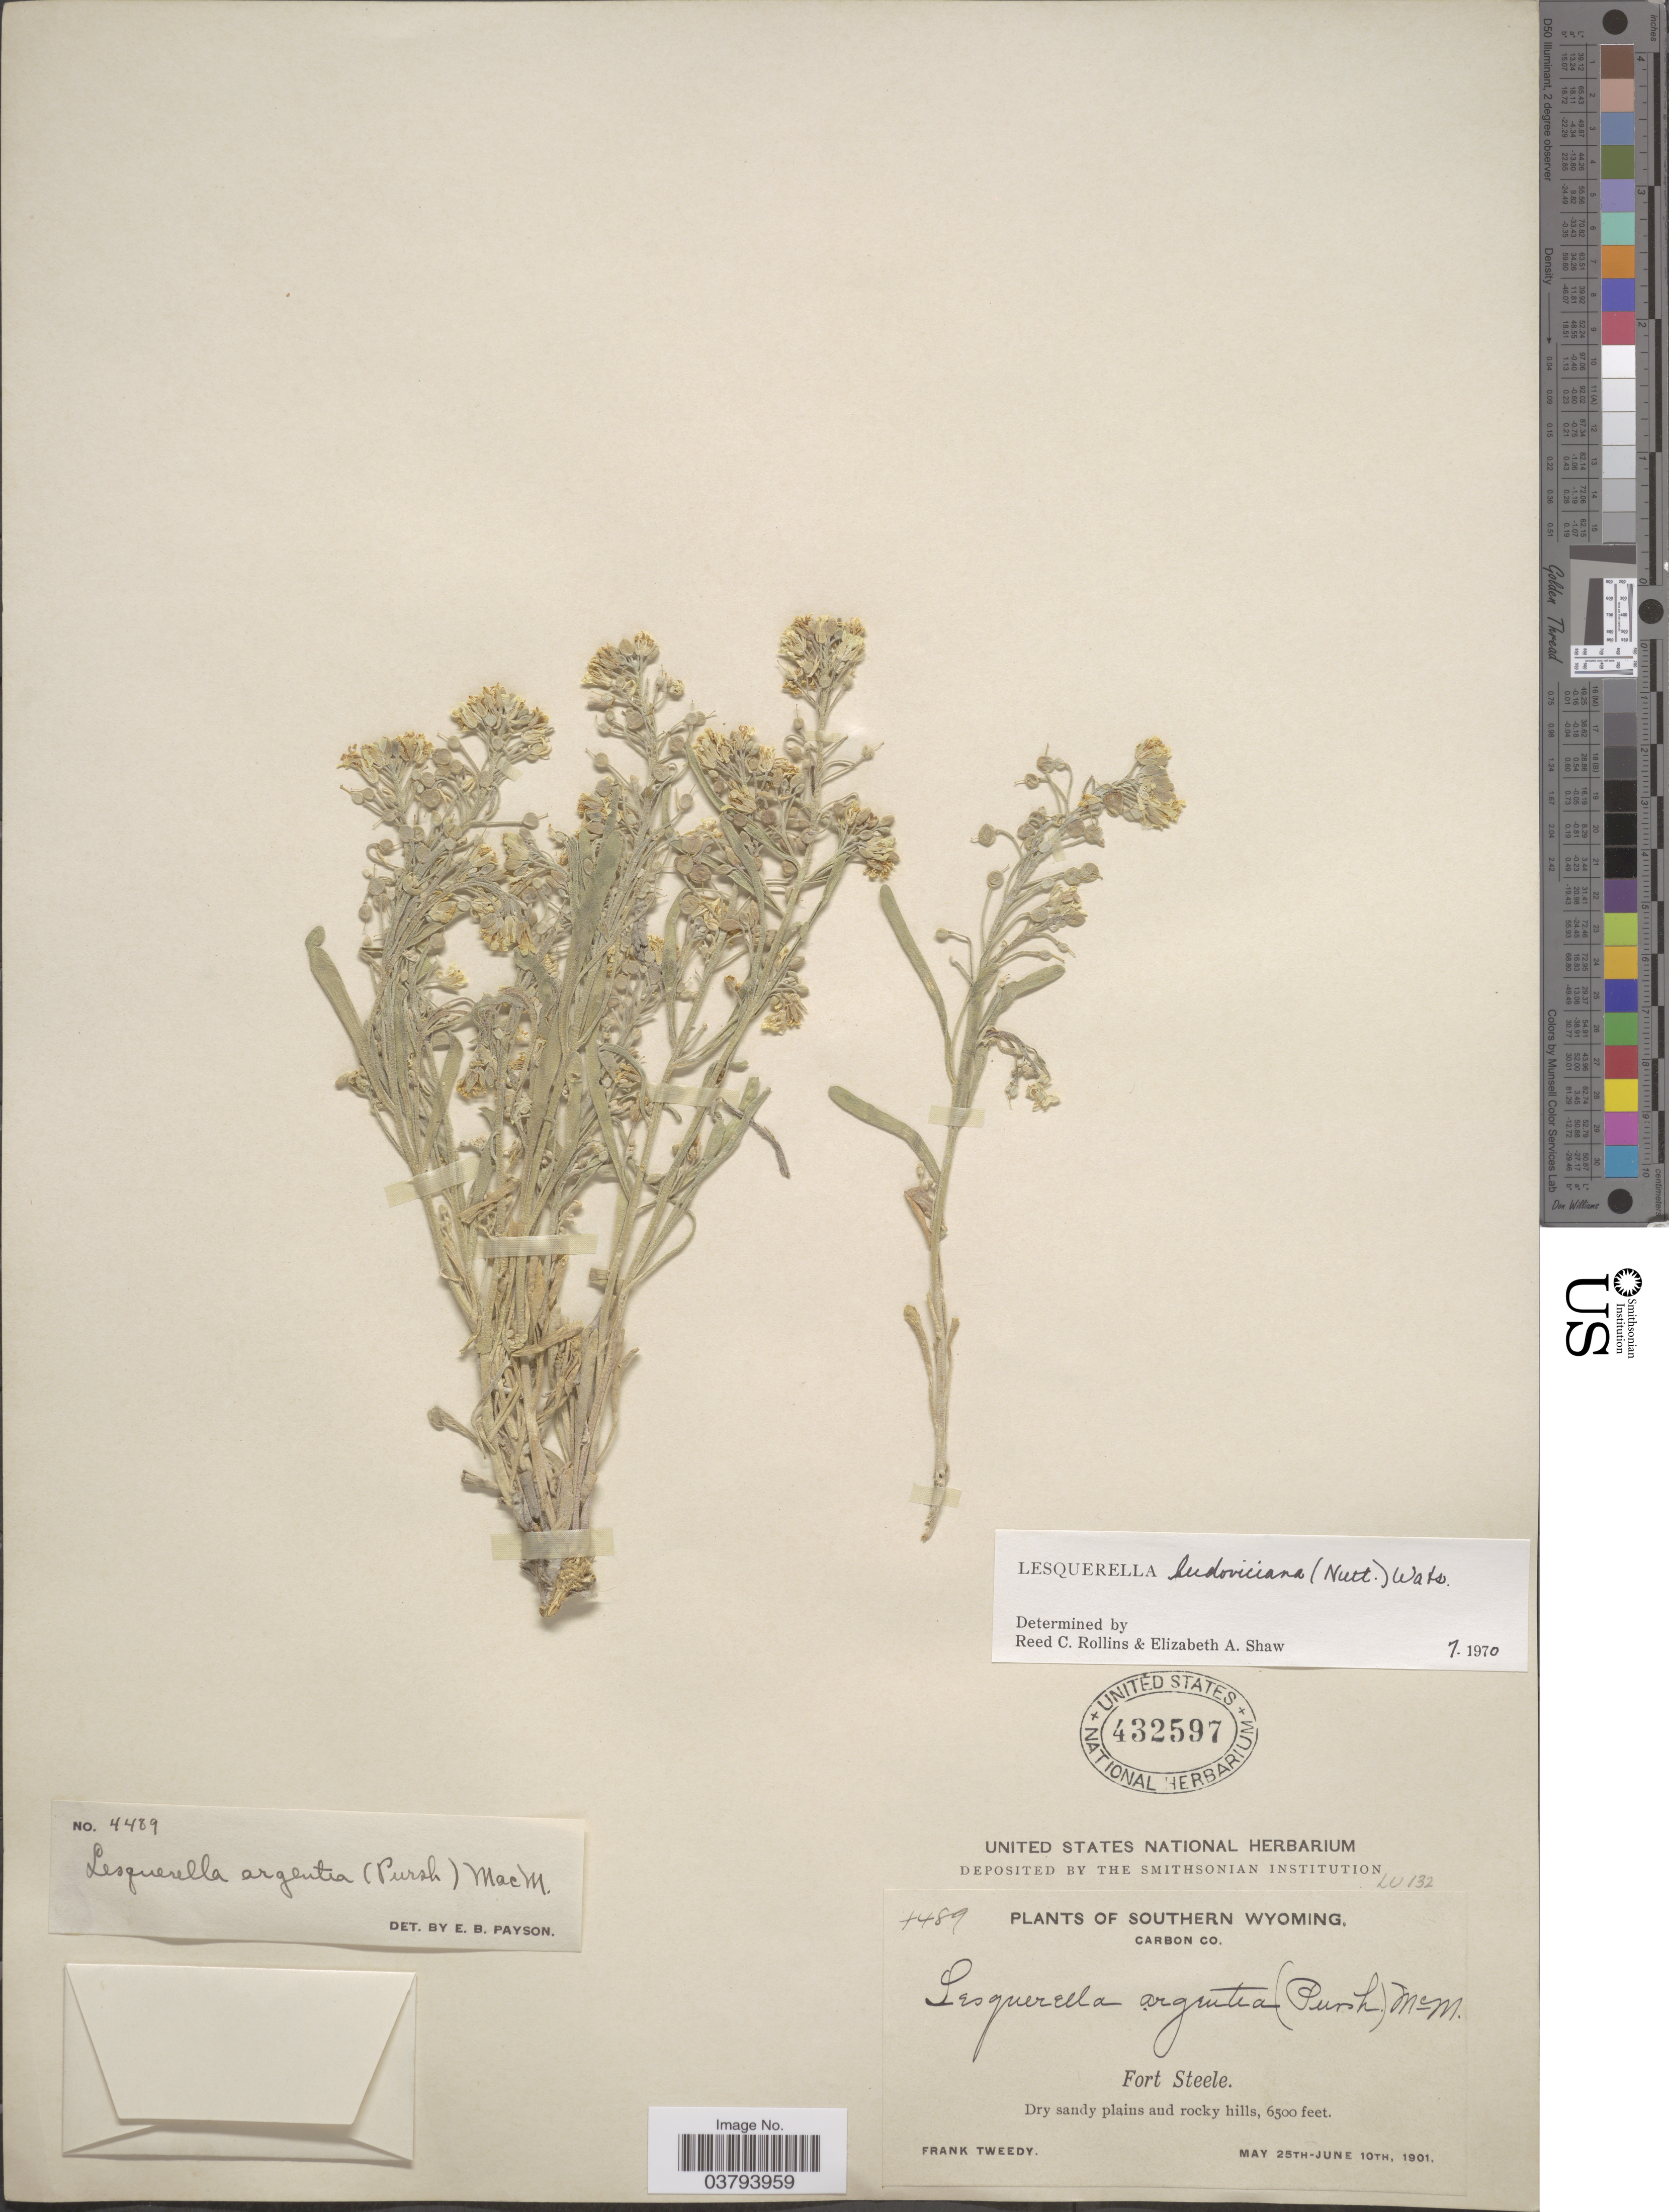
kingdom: Plantae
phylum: Tracheophyta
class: Magnoliopsida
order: Brassicales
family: Brassicaceae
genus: Lesquerella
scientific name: Lesquerella ludoviciana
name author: (Nutt.) S. Watson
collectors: F. Tweedy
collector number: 4489*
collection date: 1901-05-25/1901-06-10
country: United States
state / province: Wyoming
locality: Southern Wyoming; Carbon Co. Fort Steele.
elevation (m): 1981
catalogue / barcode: US 432597